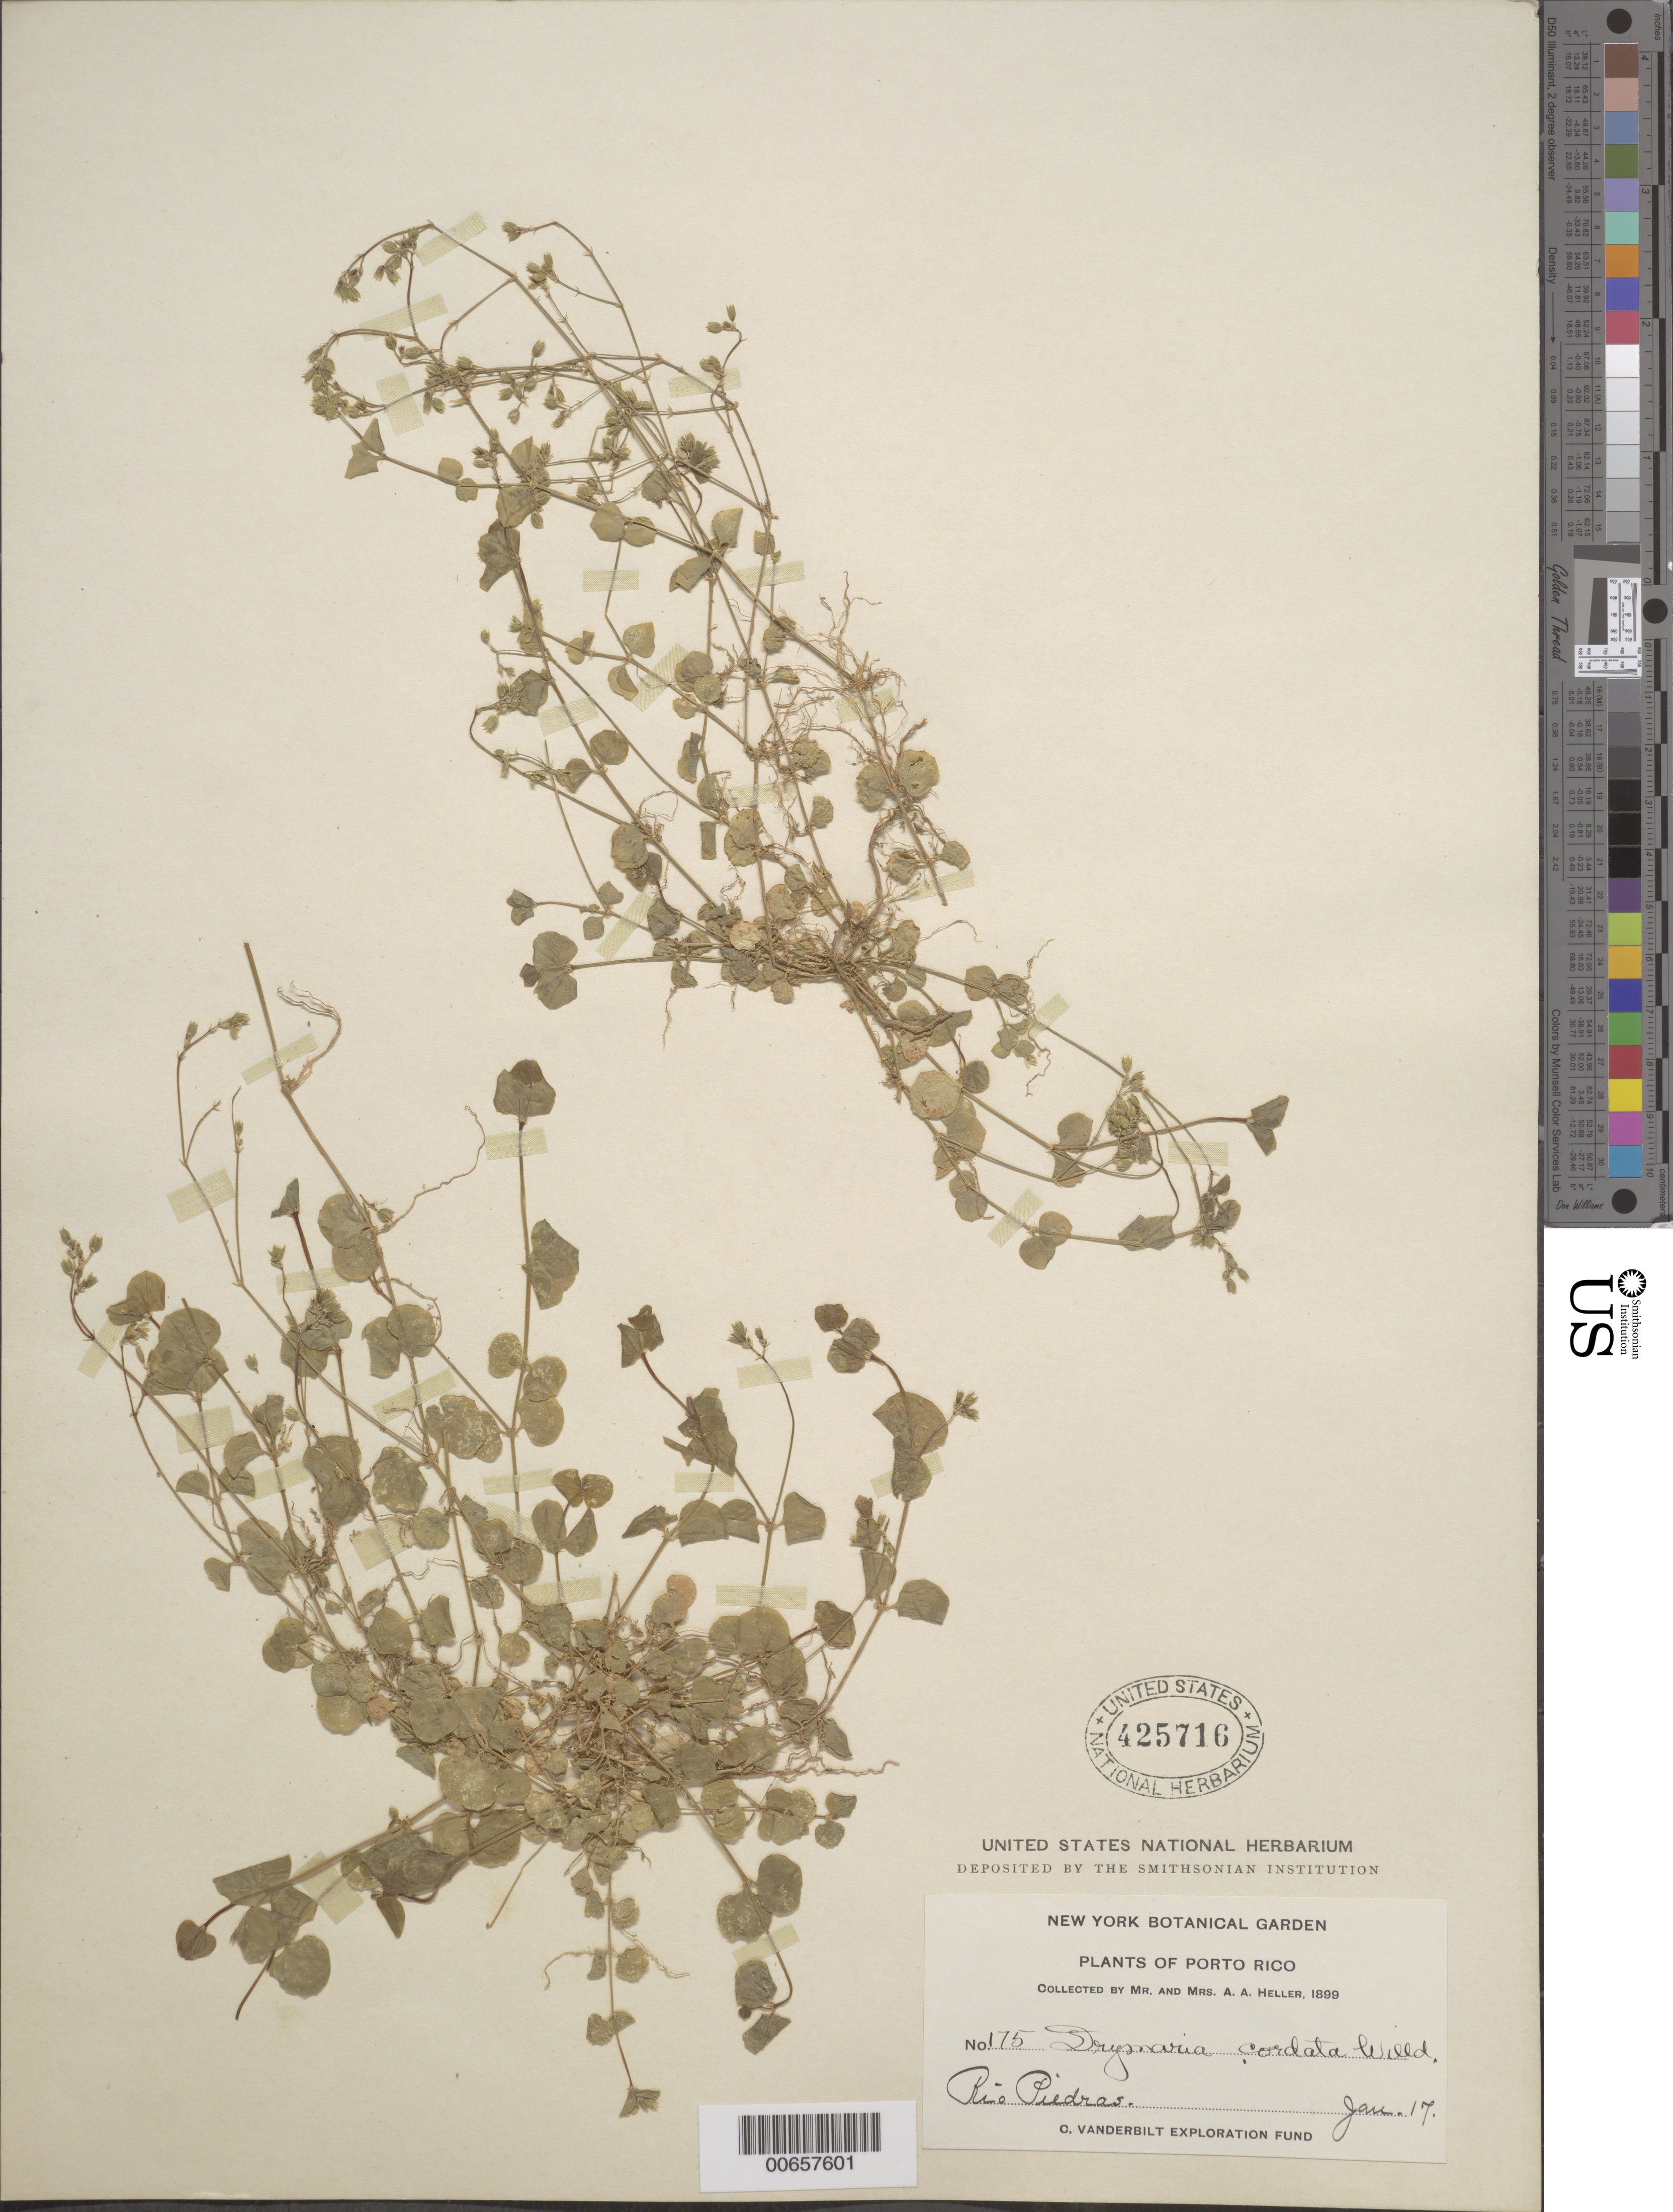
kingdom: Plantae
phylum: Tracheophyta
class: Magnoliopsida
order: Caryophyllales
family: Caryophyllaceae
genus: Drymaria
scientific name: Drymaria cordata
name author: (L.) Willd. ex Schult.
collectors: A. A. Heller & -- Heller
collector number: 175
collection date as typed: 17 Jan 1899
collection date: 1899-01-17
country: Puerto Rico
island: Greater Antilles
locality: Río Piedras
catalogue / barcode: US 425716